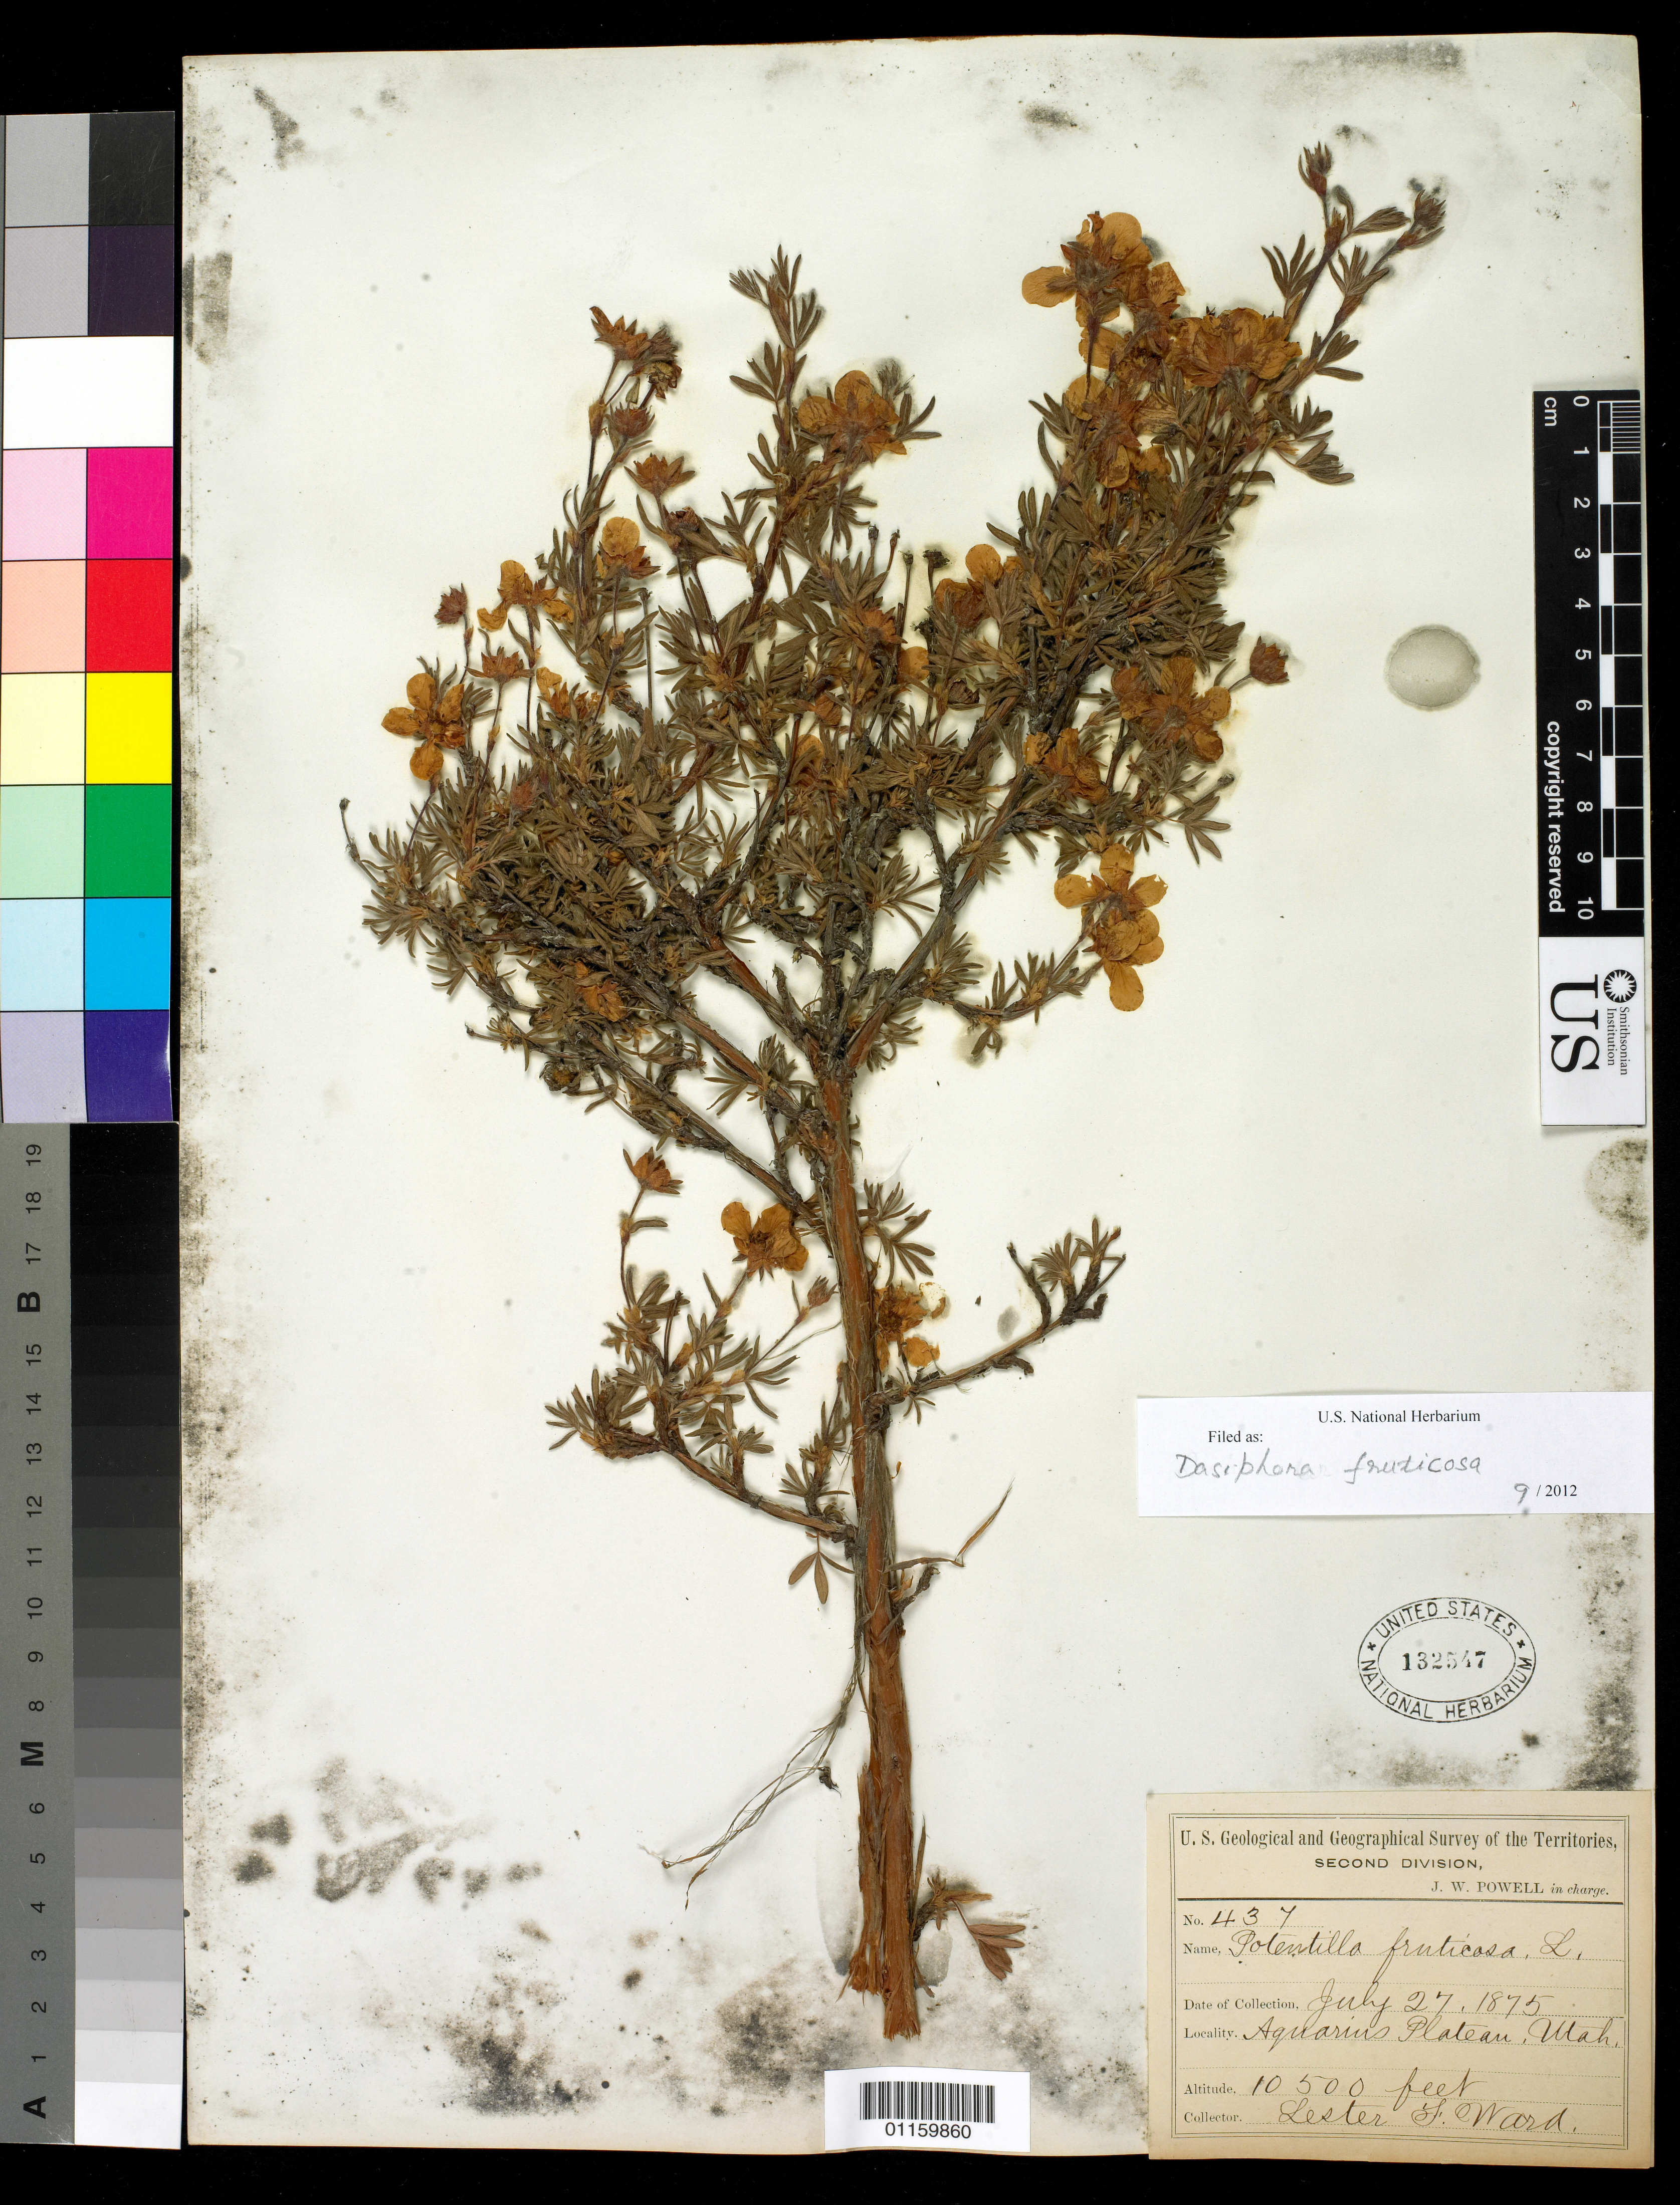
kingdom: Plantae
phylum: Tracheophyta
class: Magnoliopsida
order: Rosales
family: Rosaceae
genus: Dasiphora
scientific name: Dasiphora fruticosa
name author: (L.) Rydb.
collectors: L. F. Ward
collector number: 437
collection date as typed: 27 Jul 1875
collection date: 1875-07-27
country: United States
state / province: Utah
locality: Aquarius Plateau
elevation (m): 3200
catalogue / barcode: US 132547